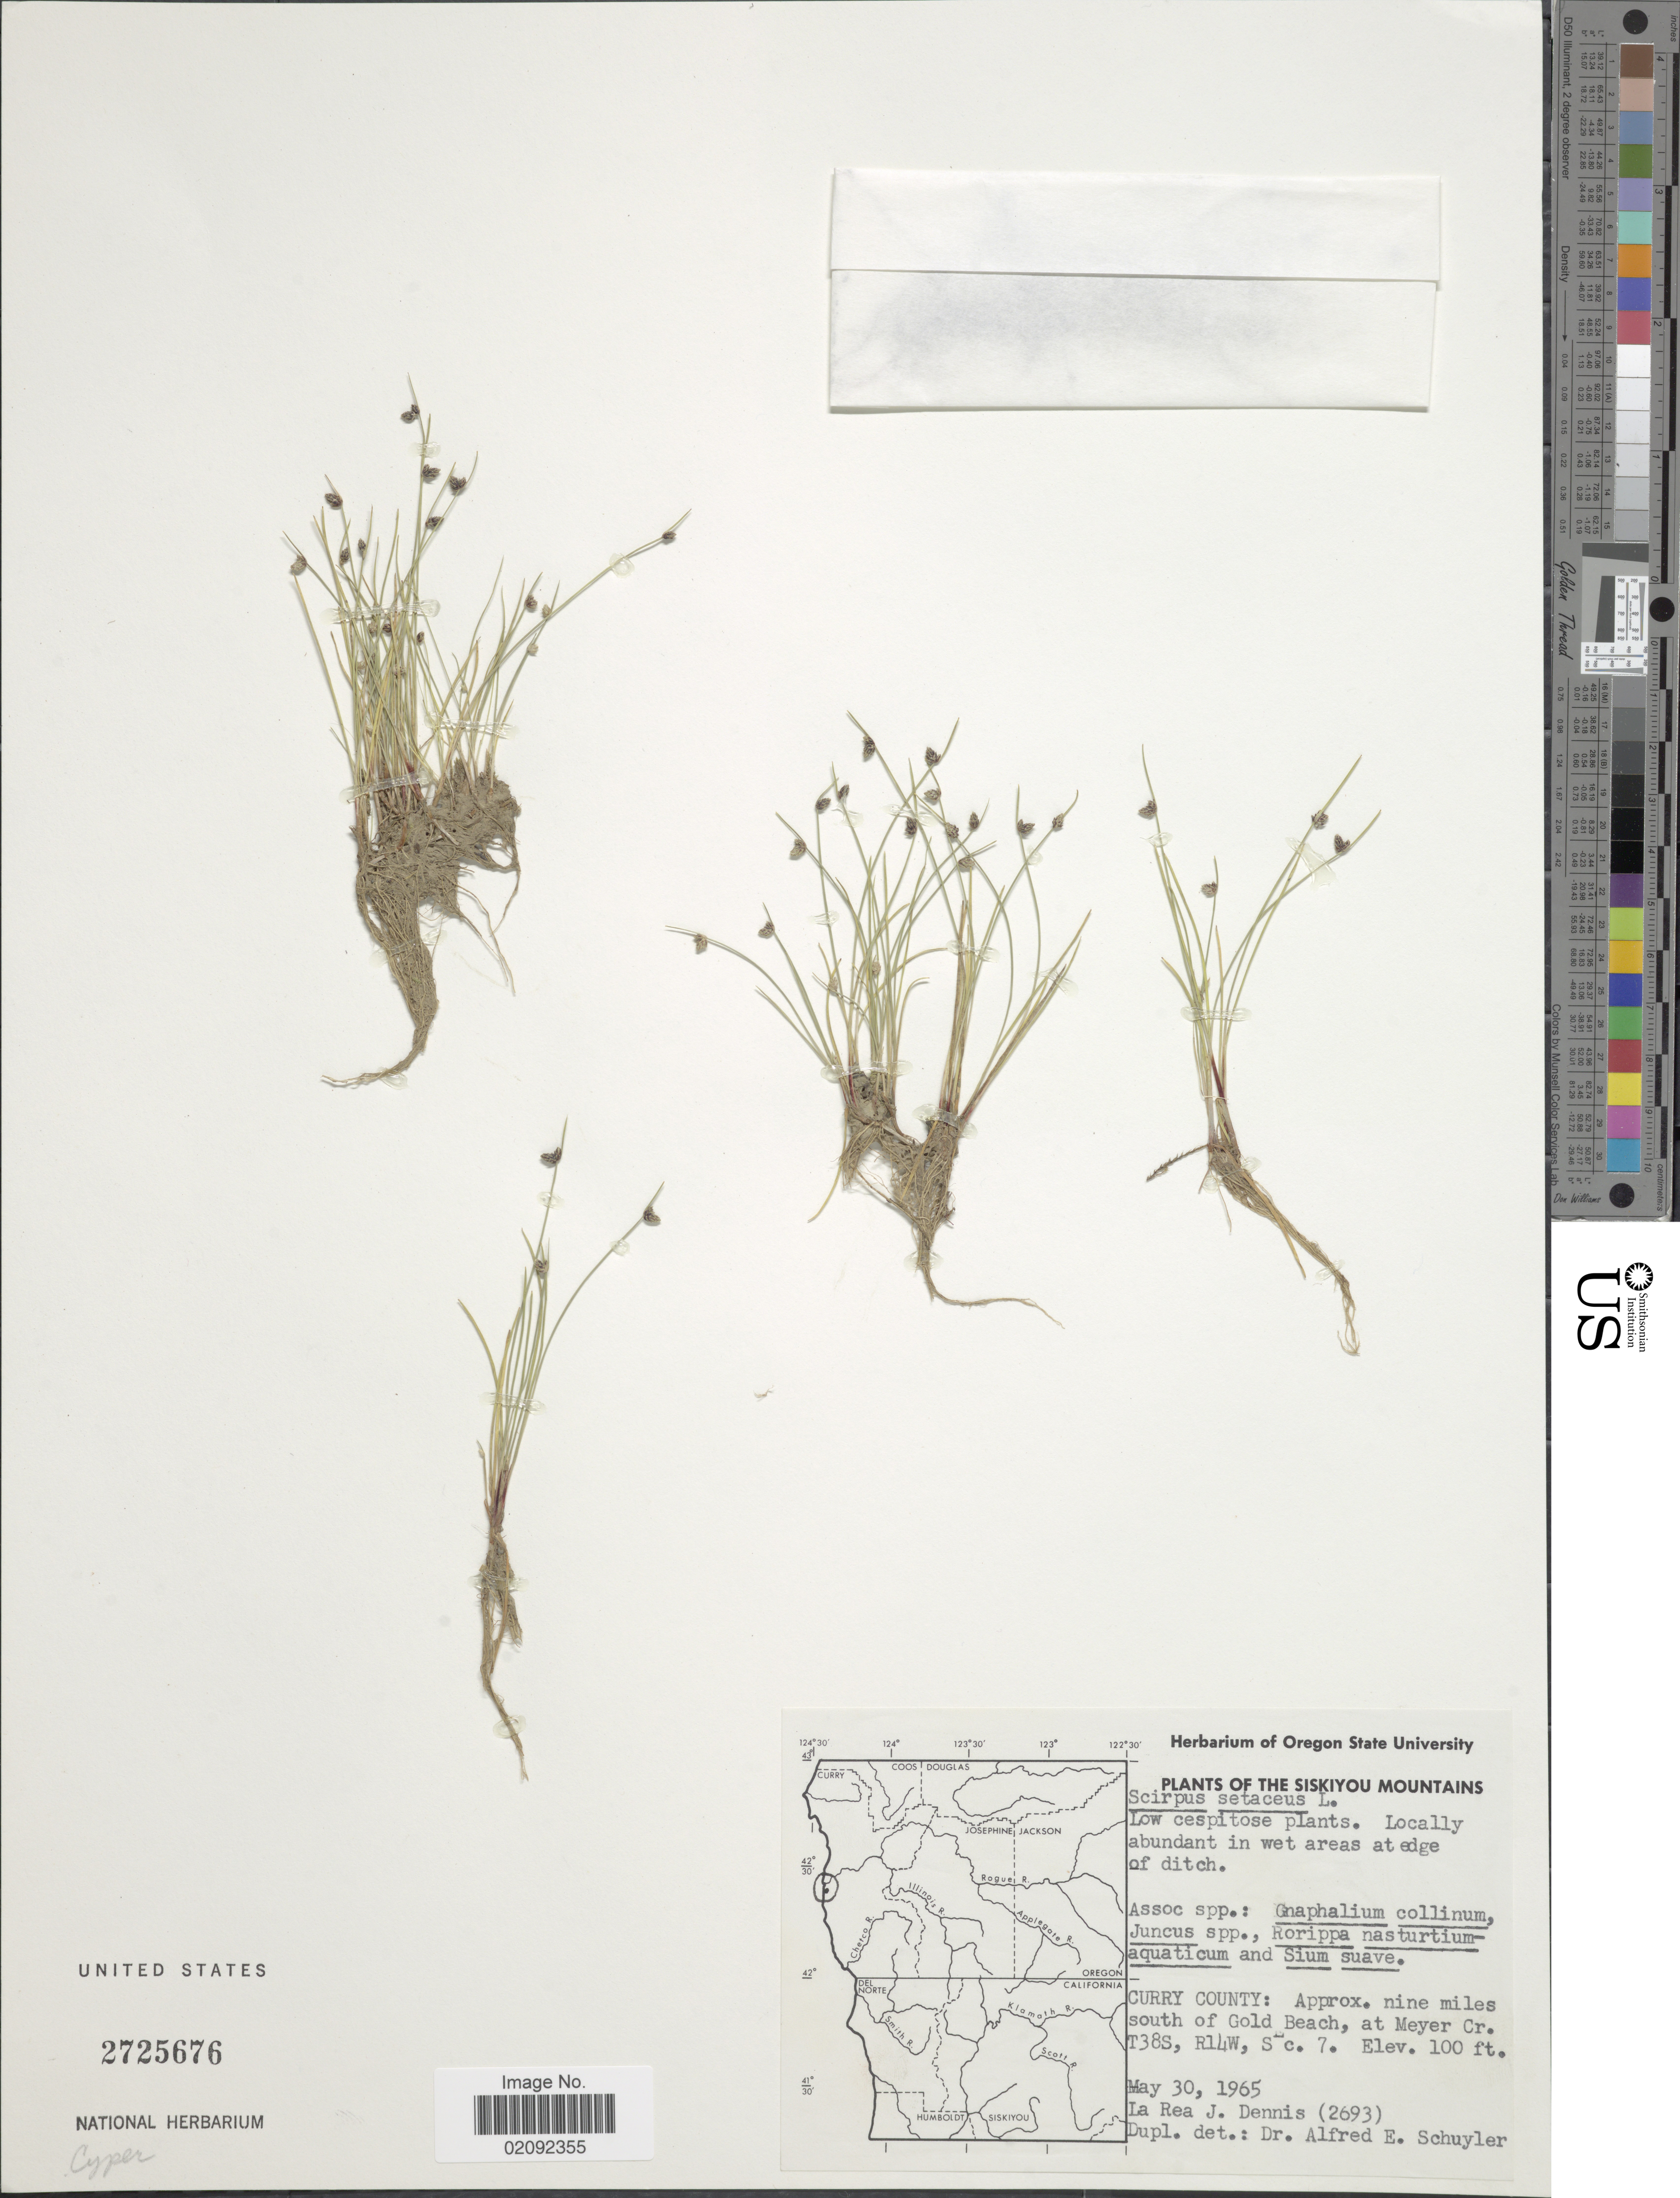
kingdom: Plantae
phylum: Tracheophyta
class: Liliopsida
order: Poales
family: Cyperaceae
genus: Isolepis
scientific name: Isolepis setacea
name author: (L.) R. Br.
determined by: Strong, Mark T., (BOT), Smithsonian Institution - National Museum of Natural History (UNITED STATES)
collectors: L. Dennis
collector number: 2693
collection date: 1965-05-30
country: United States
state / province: Oregon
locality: The Siskiyou Mountains, Curry County: Approx. nine miles south of Gold Beach, at Meyer Cr. T38S, R14W, Sec. 7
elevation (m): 30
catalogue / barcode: US 2725676